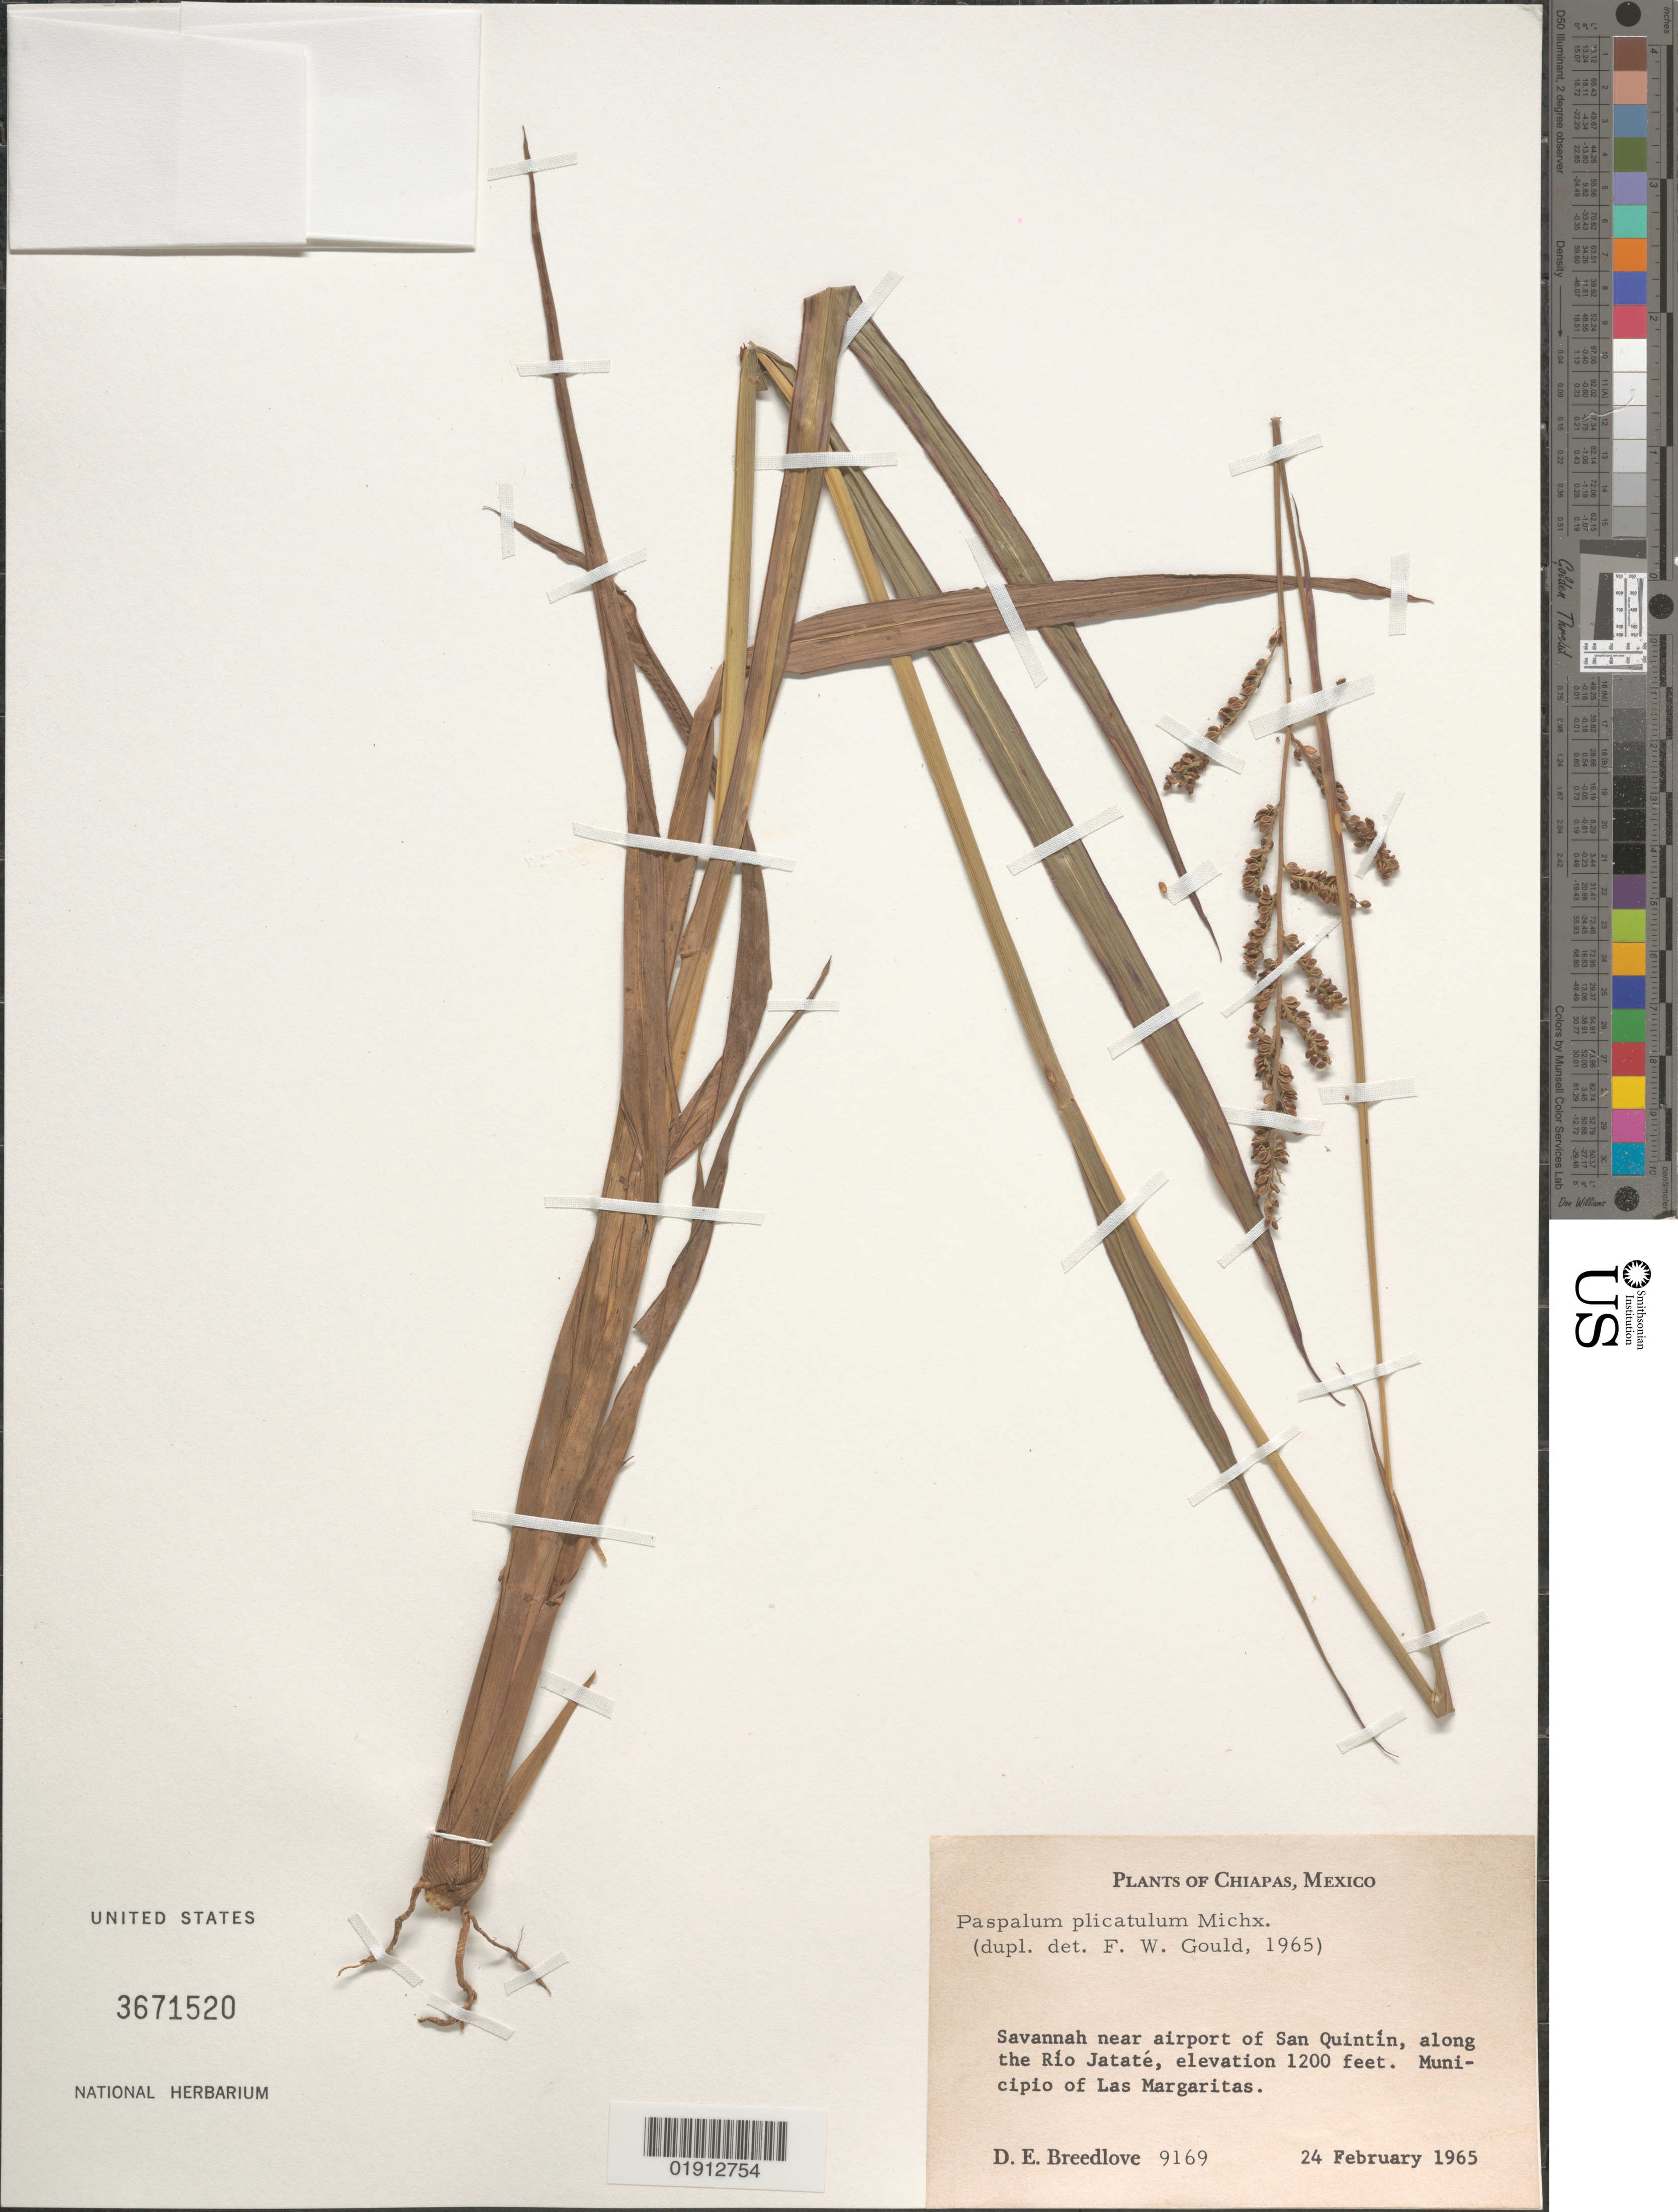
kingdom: Plantae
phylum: Tracheophyta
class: Liliopsida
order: Poales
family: Poaceae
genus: Paspalum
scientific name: Paspalum plicatulum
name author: Michx.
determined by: Gould, F. W.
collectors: D. E. Breedlove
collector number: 9169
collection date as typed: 24 February 1965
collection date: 1965-02-24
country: Mexico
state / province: Chiapas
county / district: Las Margaritas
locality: Near airport of San Quintin, along the Rio Jatate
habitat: Savannah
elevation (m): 366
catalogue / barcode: US 3671520